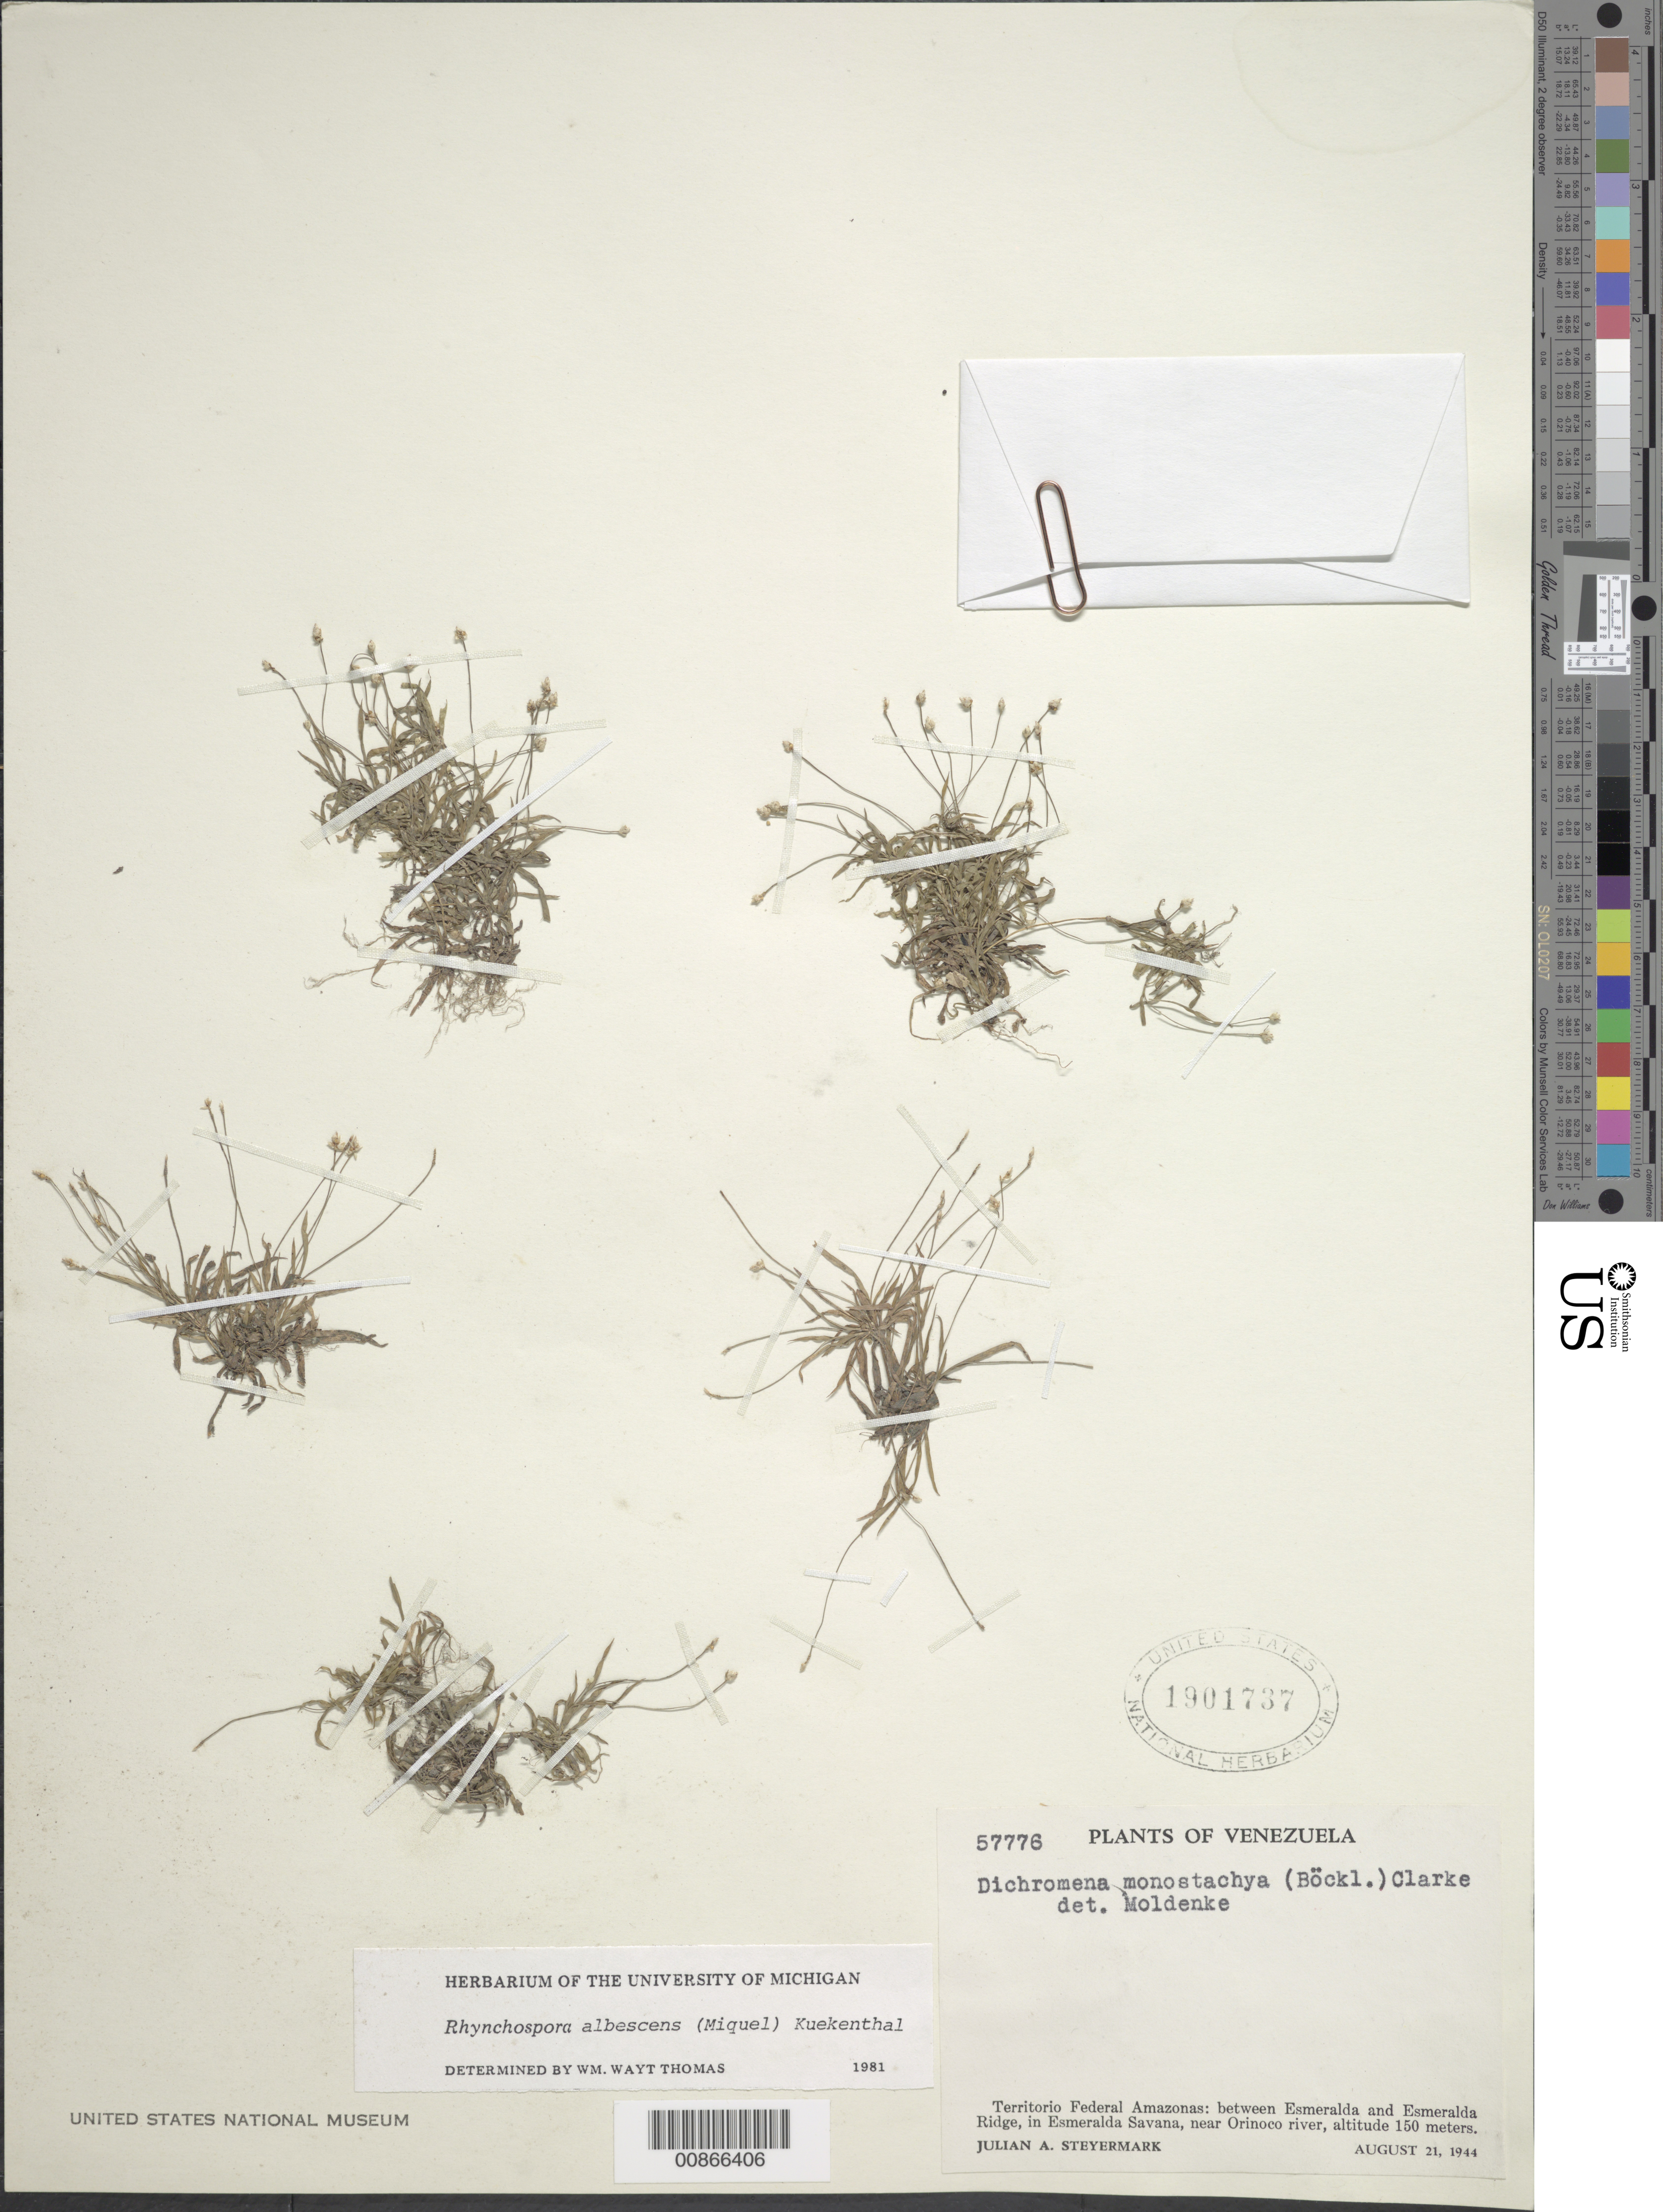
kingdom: Plantae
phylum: Tracheophyta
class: Liliopsida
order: Poales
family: Cyperaceae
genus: Rhynchospora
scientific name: Rhynchospora albescens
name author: (Miq.) Kük.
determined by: Thomas, W. W., (NY), New York Botanical Garden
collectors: J. Steyermark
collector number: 57776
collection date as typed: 21-Aug-44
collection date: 1944-08-21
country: Venezuela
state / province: Amazonas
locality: Esmeralda Savanna, between Esmeralda and Esmeralda Ridge, near Orinoco R.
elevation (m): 150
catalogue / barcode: US 1901737